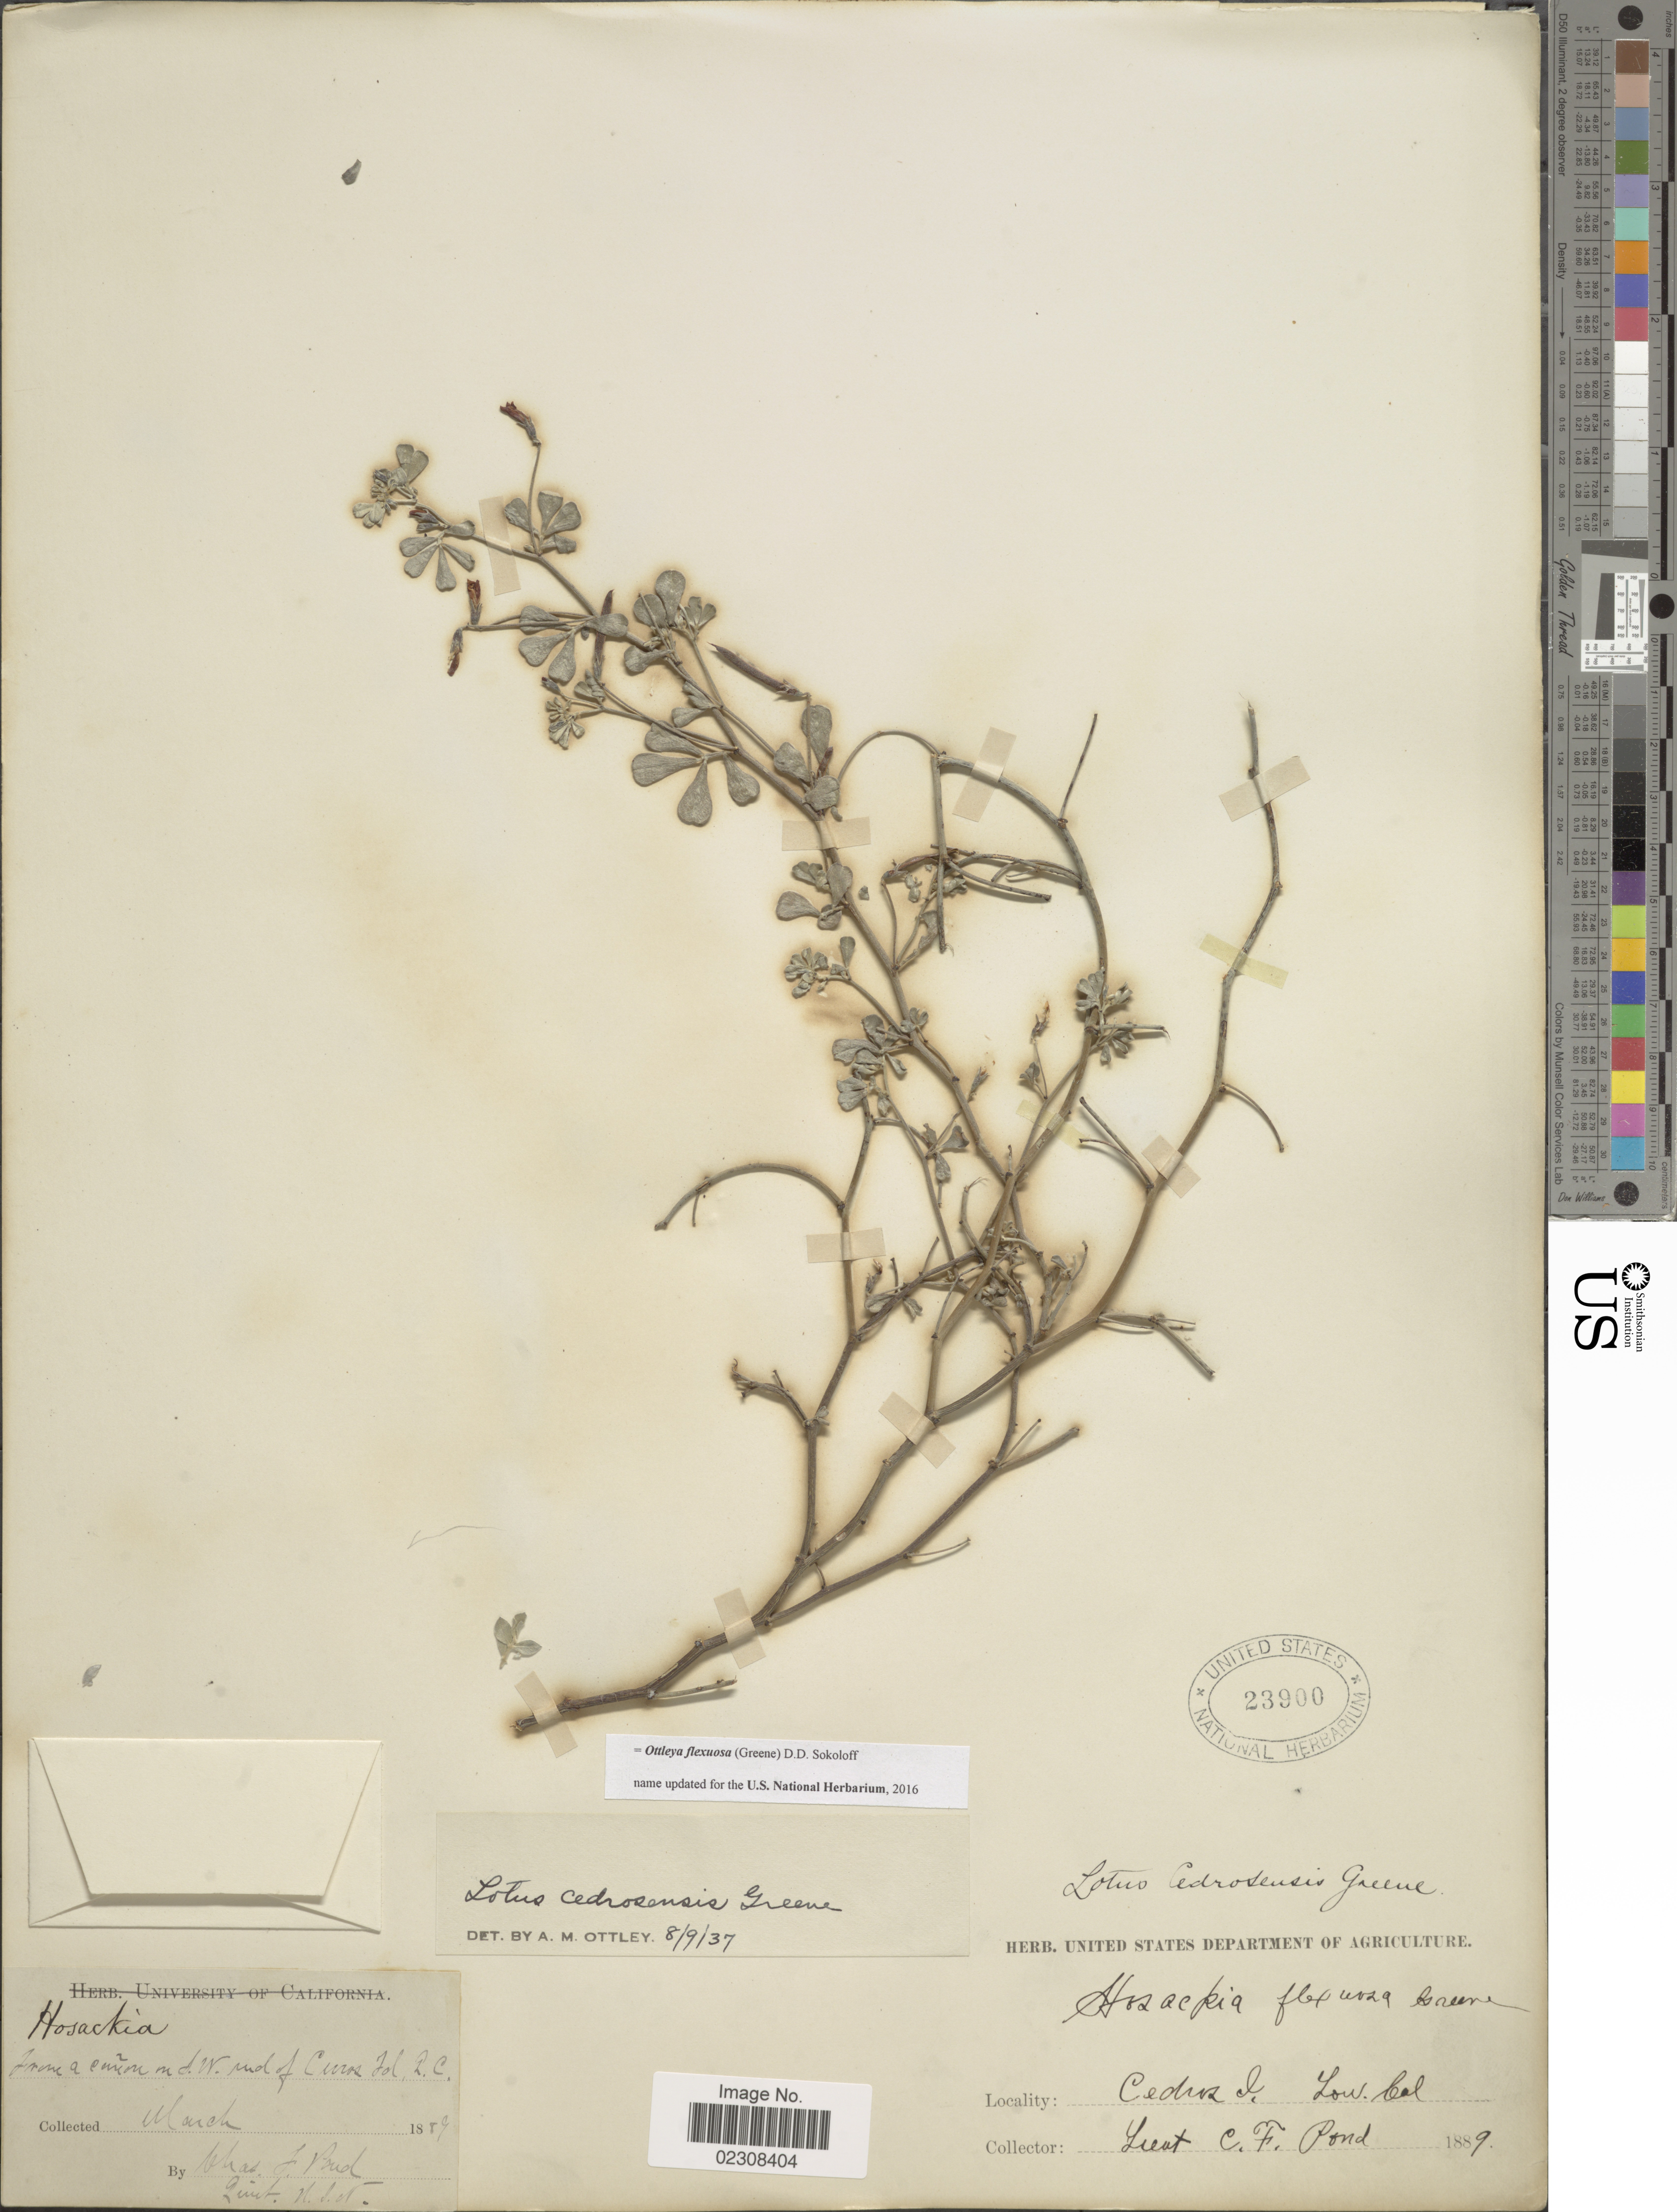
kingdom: Plantae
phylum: Tracheophyta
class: Magnoliopsida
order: Fabales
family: Fabaceae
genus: Ottleya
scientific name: Ottleya flexuosa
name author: (Greene) D.D. Sokoloff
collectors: C. Pond & C. Pond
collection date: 1889-03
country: Mexico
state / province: Baja California Norte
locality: Cedros I, Low Cal, from a cañon on S.W. side of Cerros rd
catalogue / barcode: US 23900